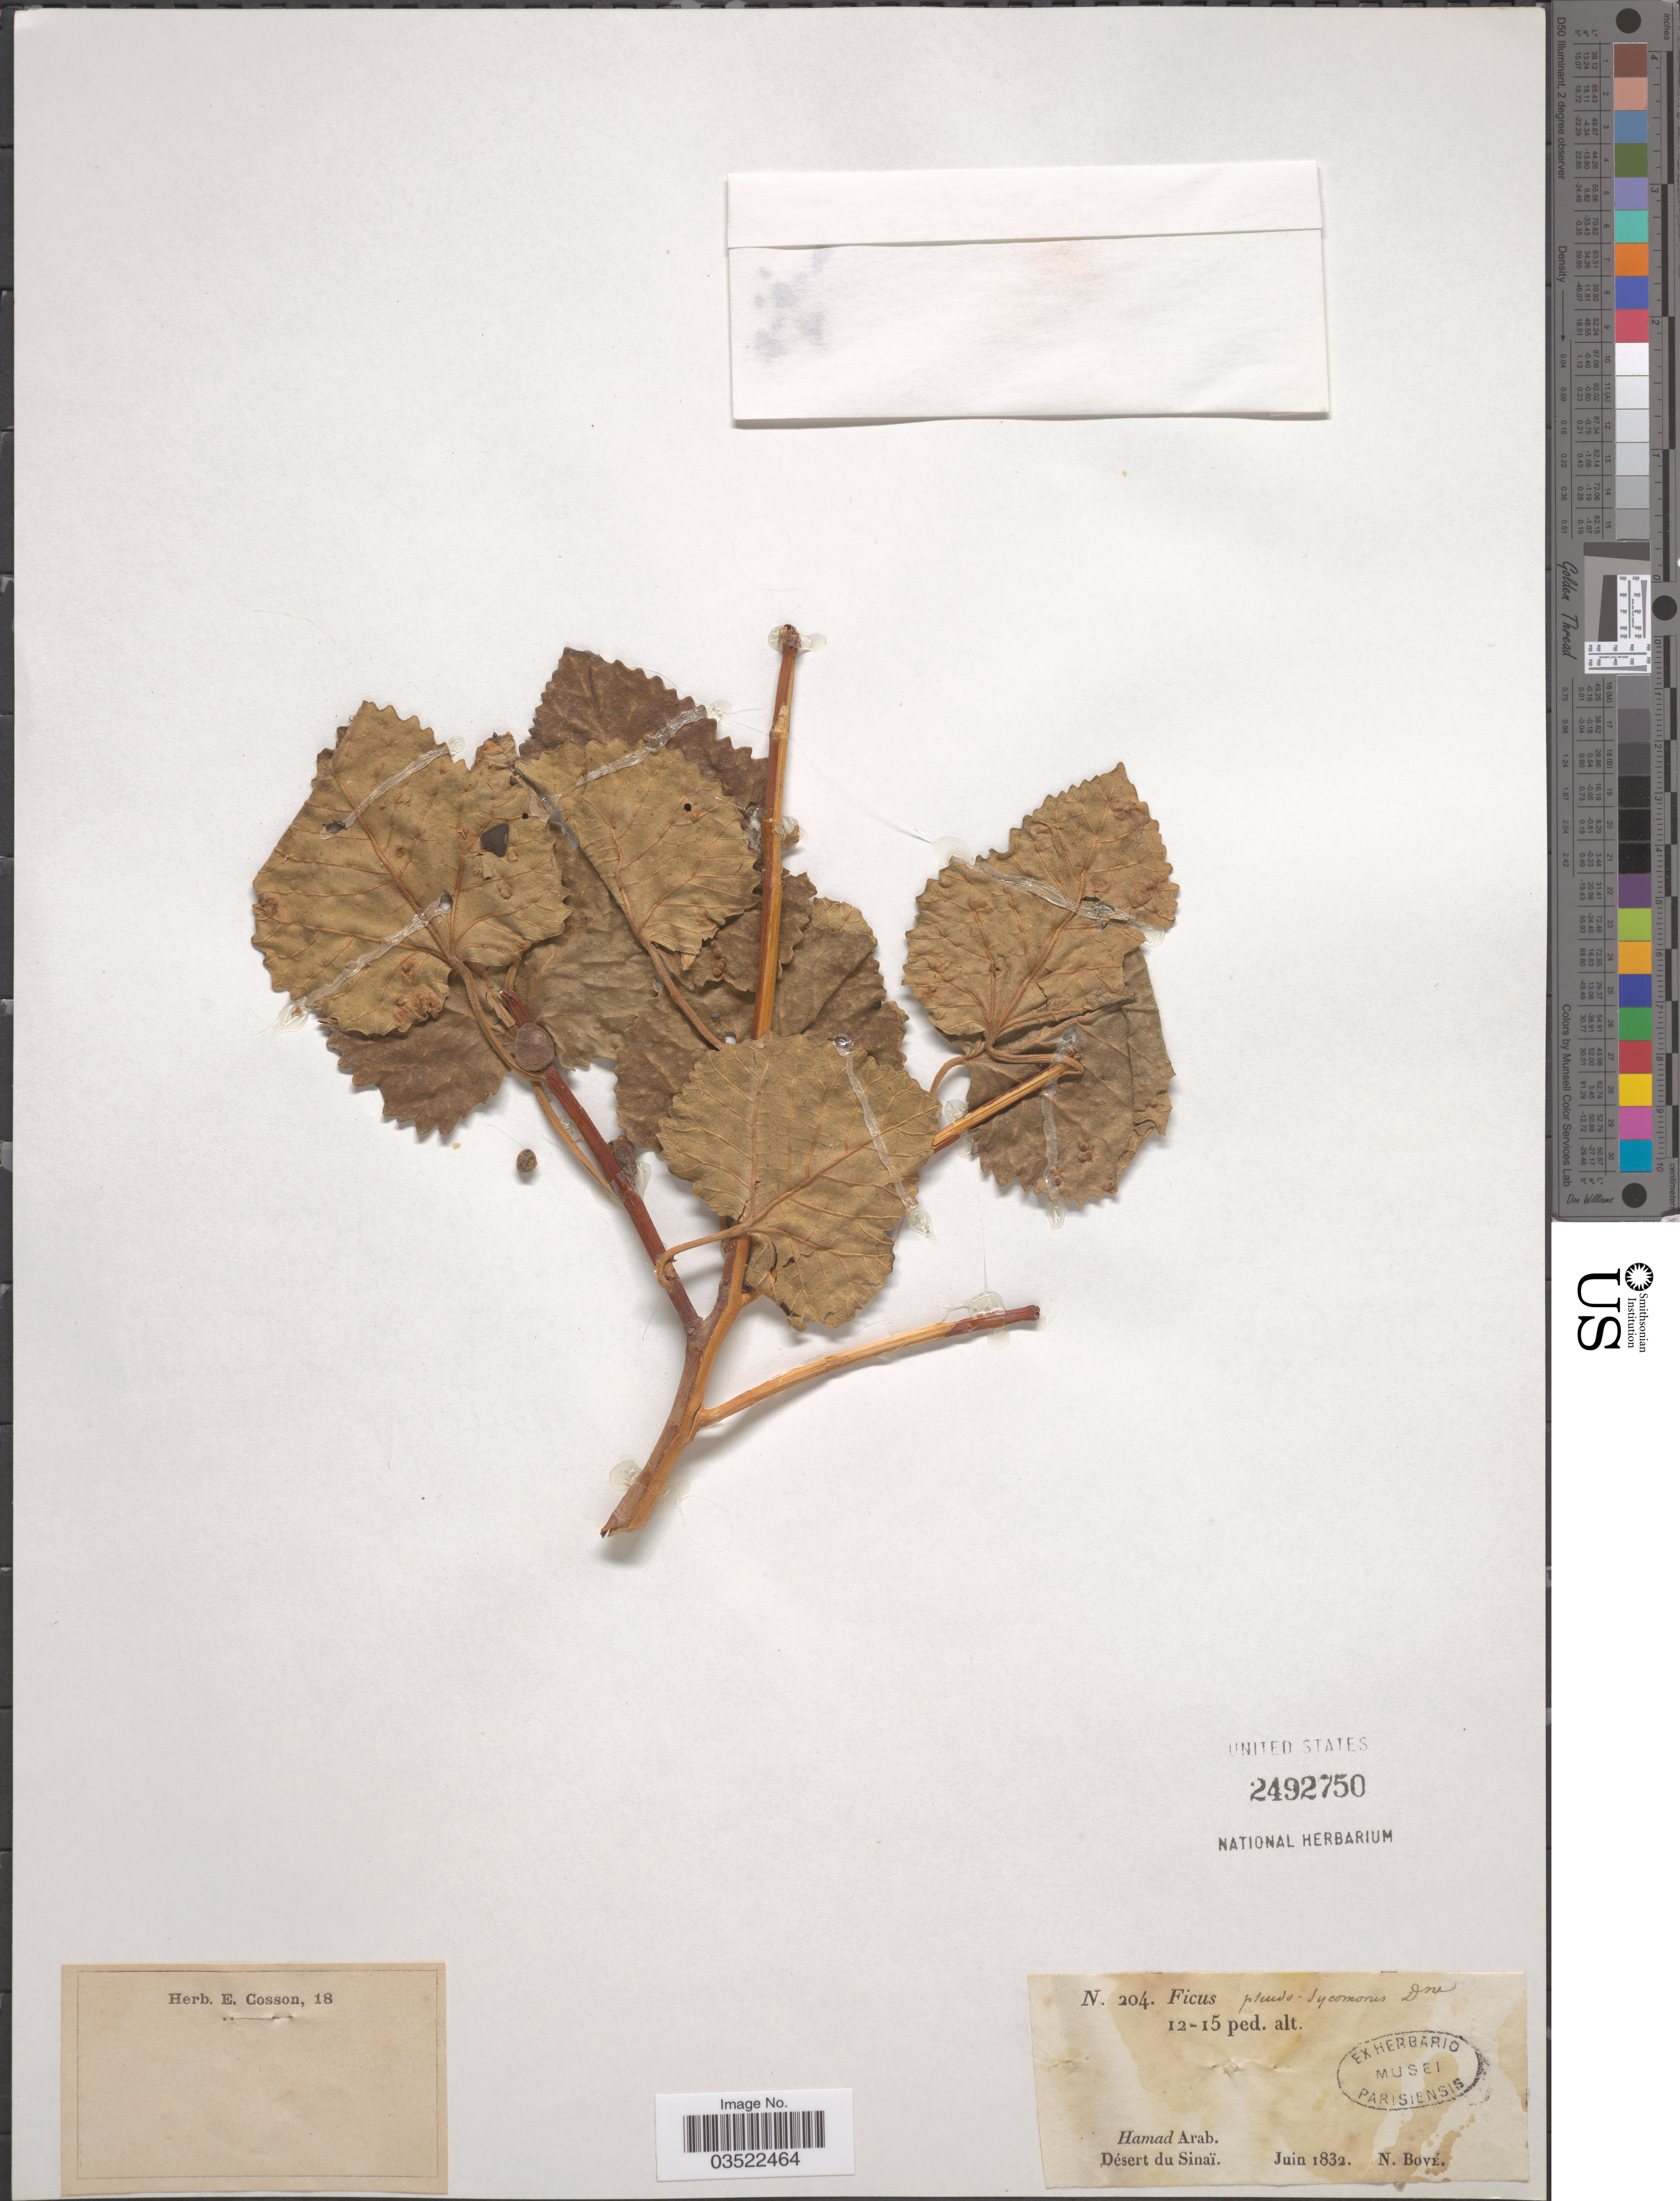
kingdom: Plantae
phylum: Tracheophyta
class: Magnoliopsida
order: Rosales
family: Moraceae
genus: Ficus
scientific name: Ficus pseudosycomorus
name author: Decne.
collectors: N. Bové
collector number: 204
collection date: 1832-06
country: Egypt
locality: Hamad Arab. Désert du Sinaï.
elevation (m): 4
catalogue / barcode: US 2492750